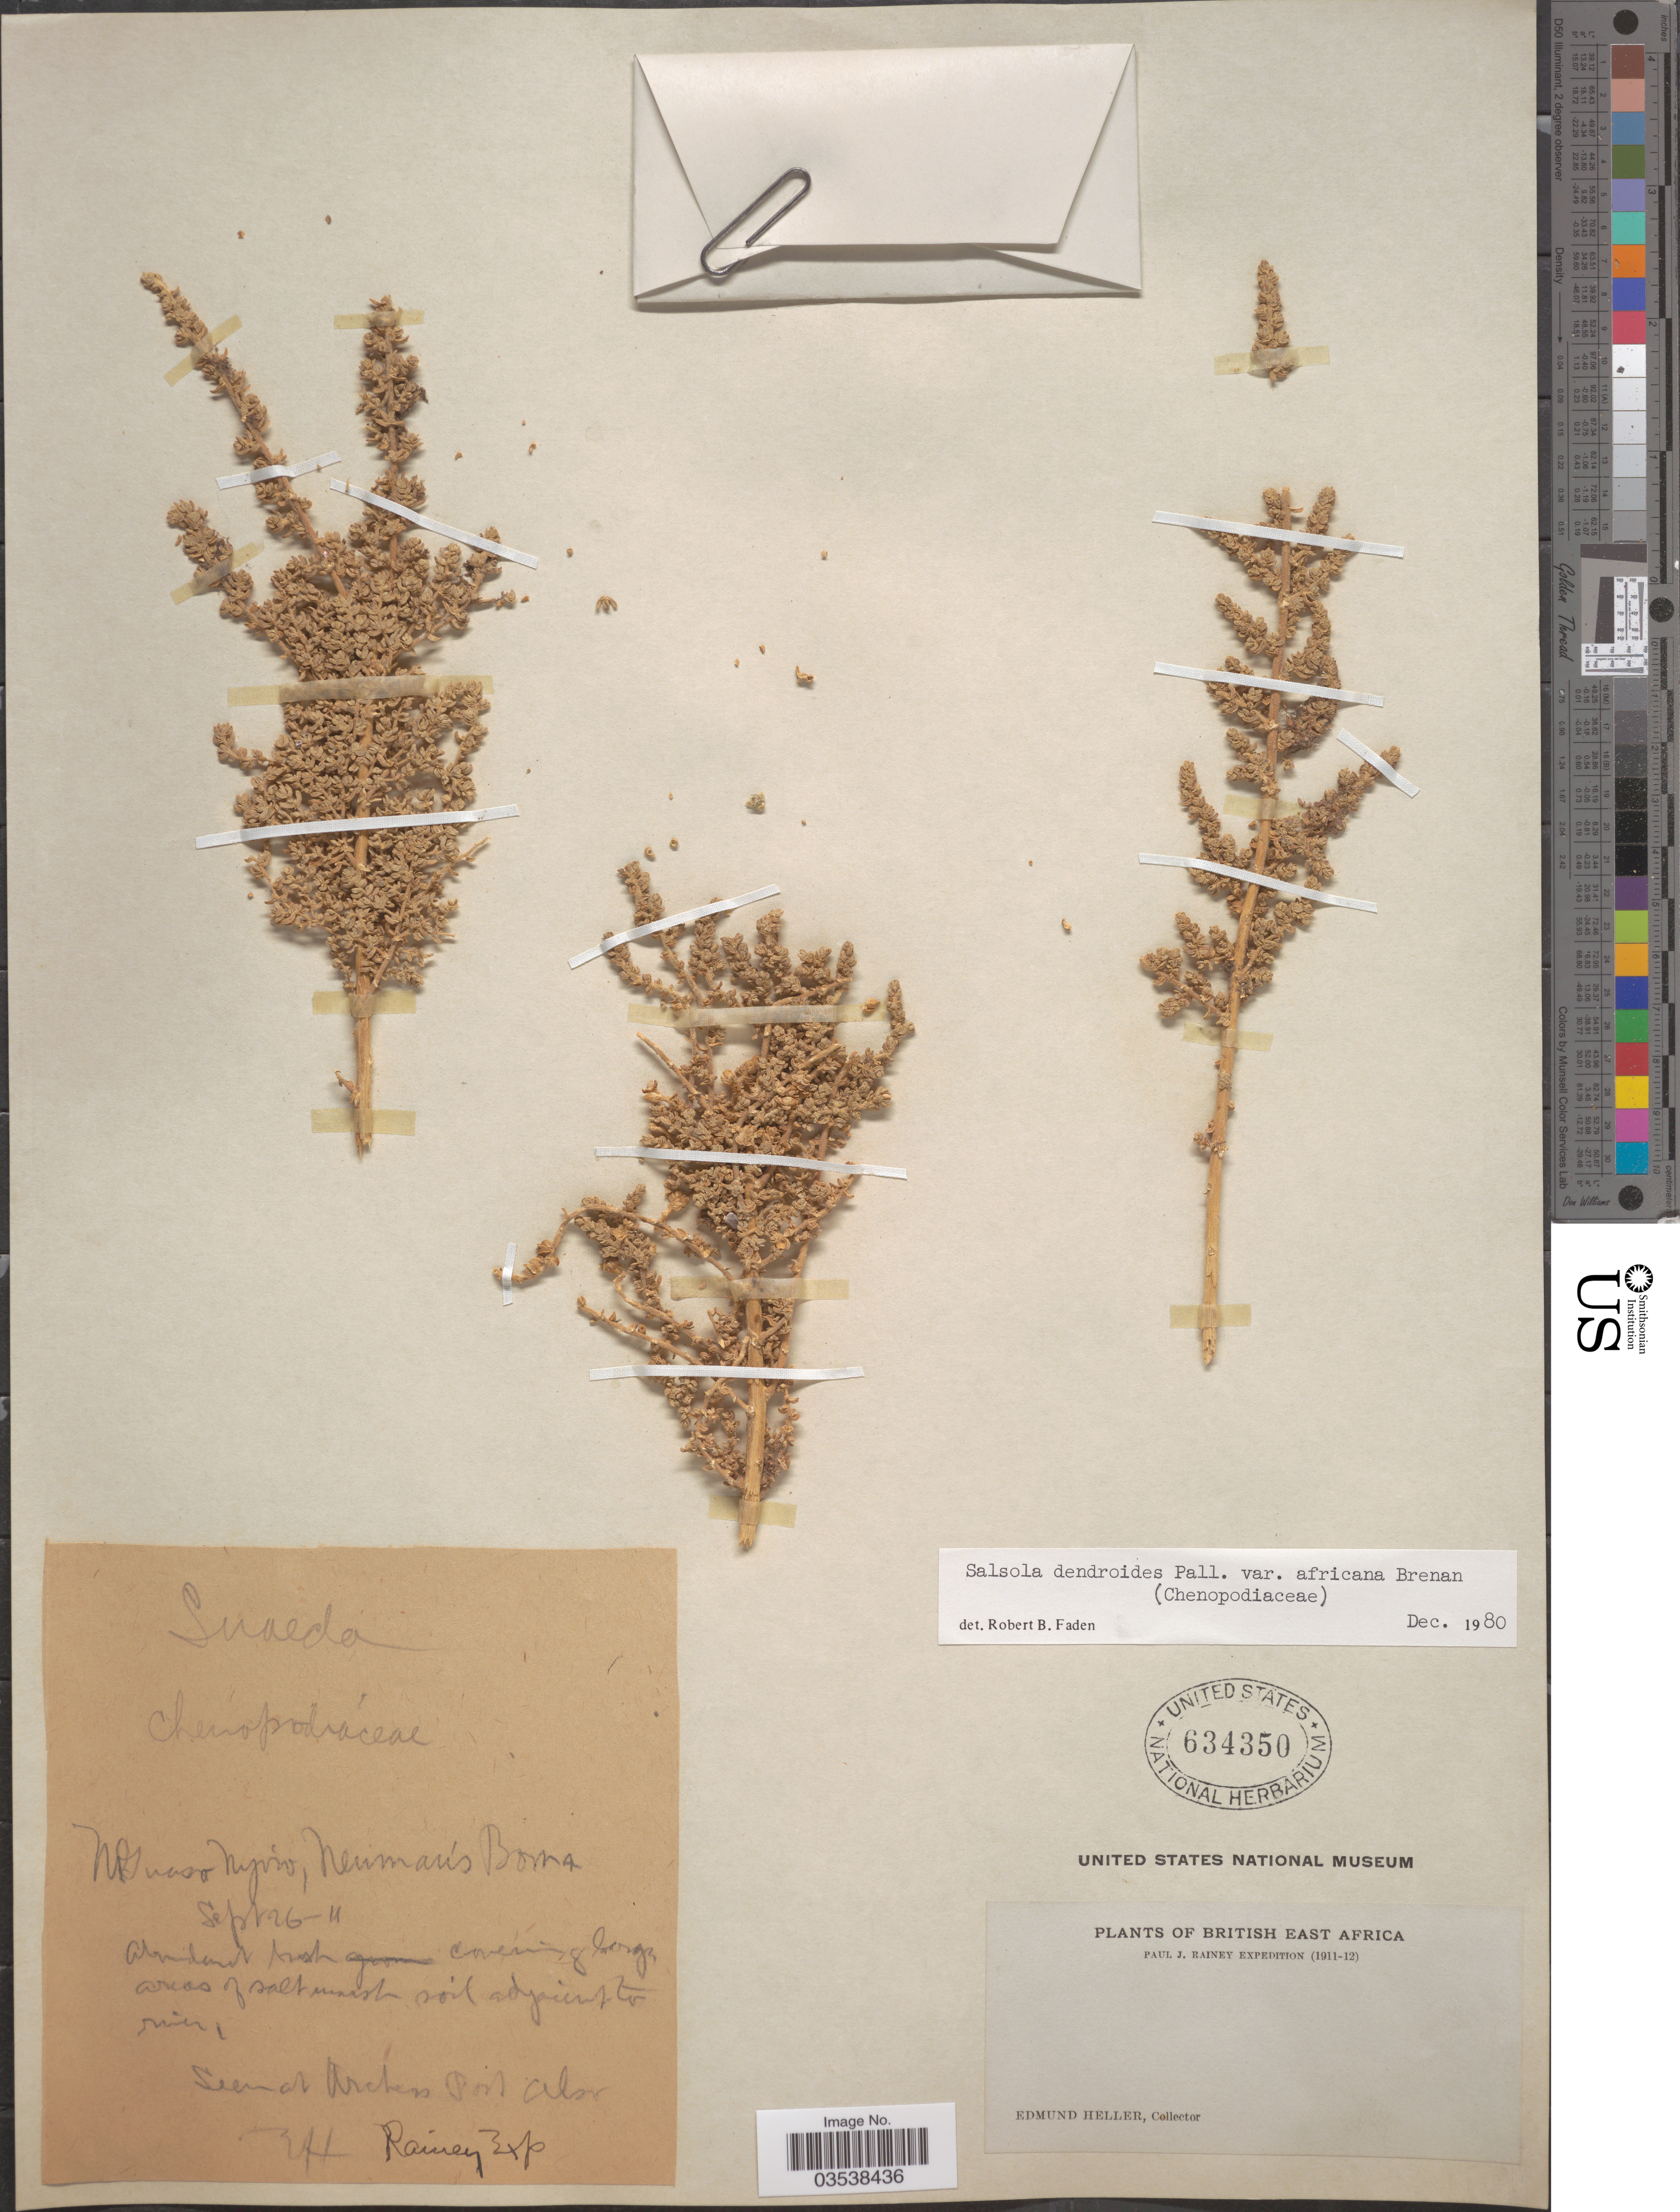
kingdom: Plantae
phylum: Tracheophyta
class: Magnoliopsida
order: Caryophyllales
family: Amaranthaceae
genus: Salsola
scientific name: Salsola africana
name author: (Brenan) Botsch.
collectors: E. Heller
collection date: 1911-09-26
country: Kenya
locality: Brichen Port Alsr. [interpreted] British East Africa.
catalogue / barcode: US 634350